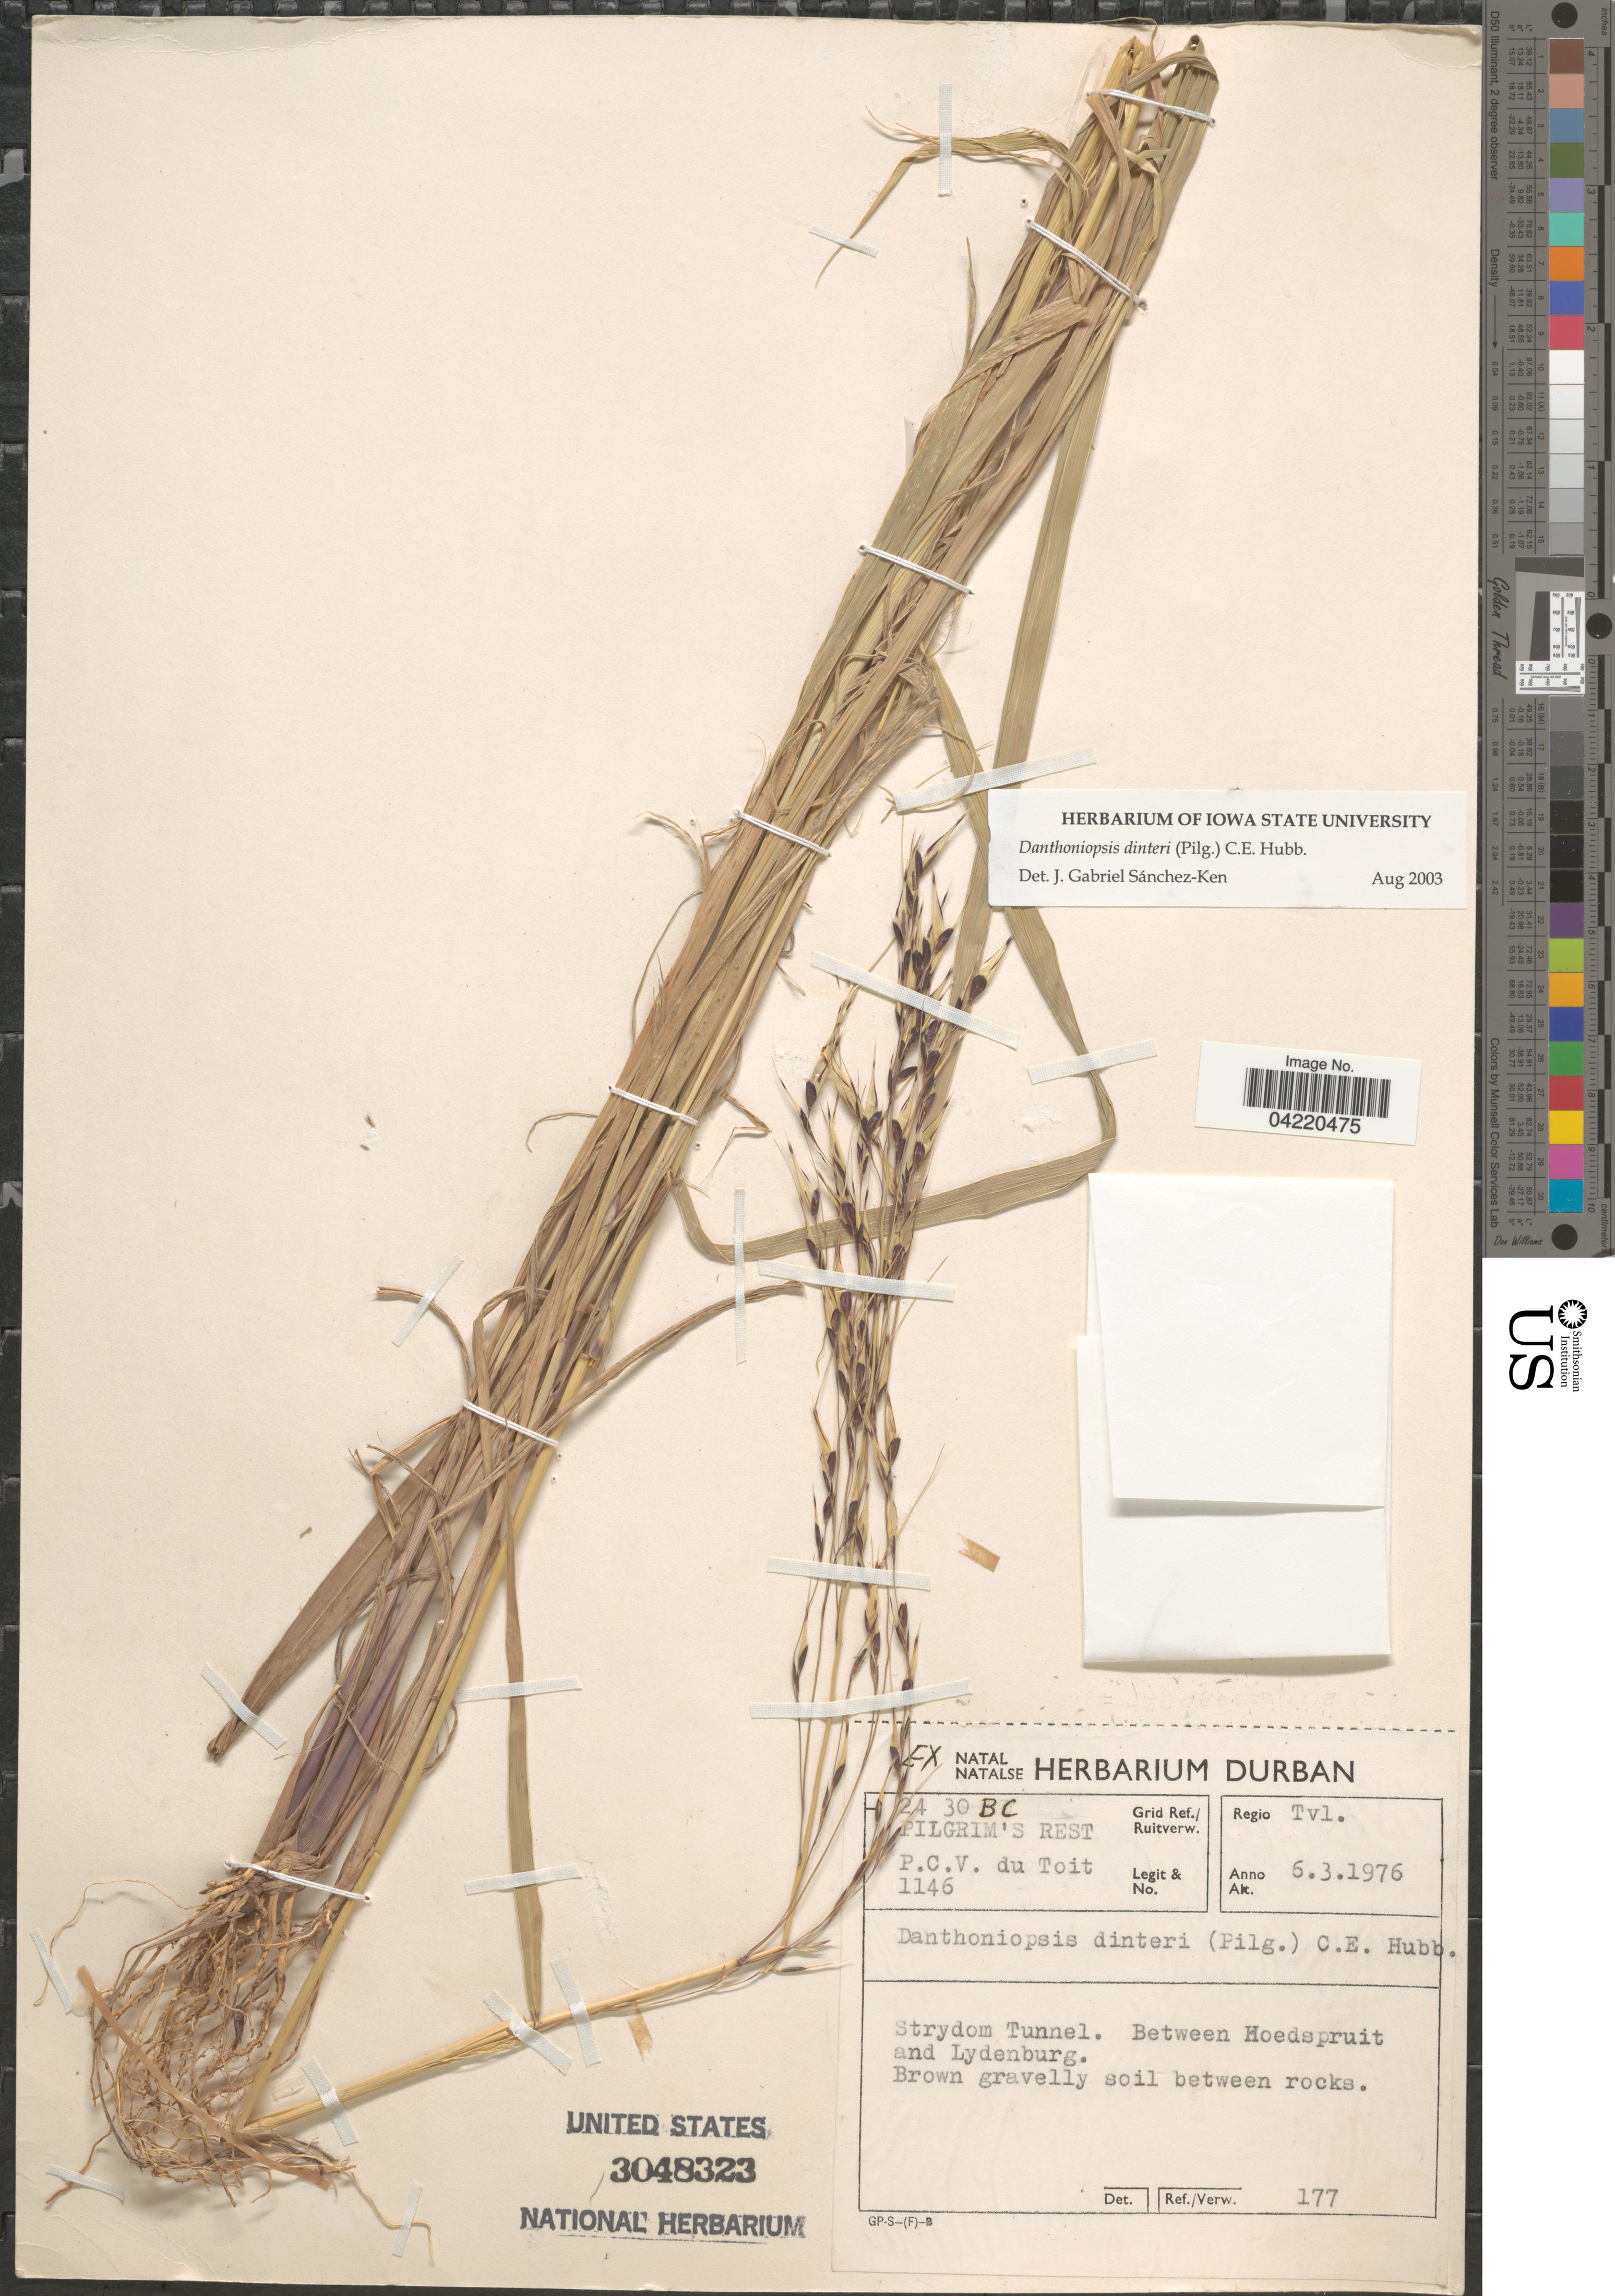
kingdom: Plantae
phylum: Tracheophyta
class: Liliopsida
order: Poales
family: Poaceae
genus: Danthoniopsis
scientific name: Danthoniopsis dinteri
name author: (Pilg.) C. E. Hubb.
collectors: P. Du Toit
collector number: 1146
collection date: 1976-03-06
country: South Africa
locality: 24 30 BC Pilgrim's Rest Grid Ref./Ruitverw. Regio Tvl. Strydom Tunnel. Between Hoedspruit and Lydenburg.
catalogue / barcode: US 3048323